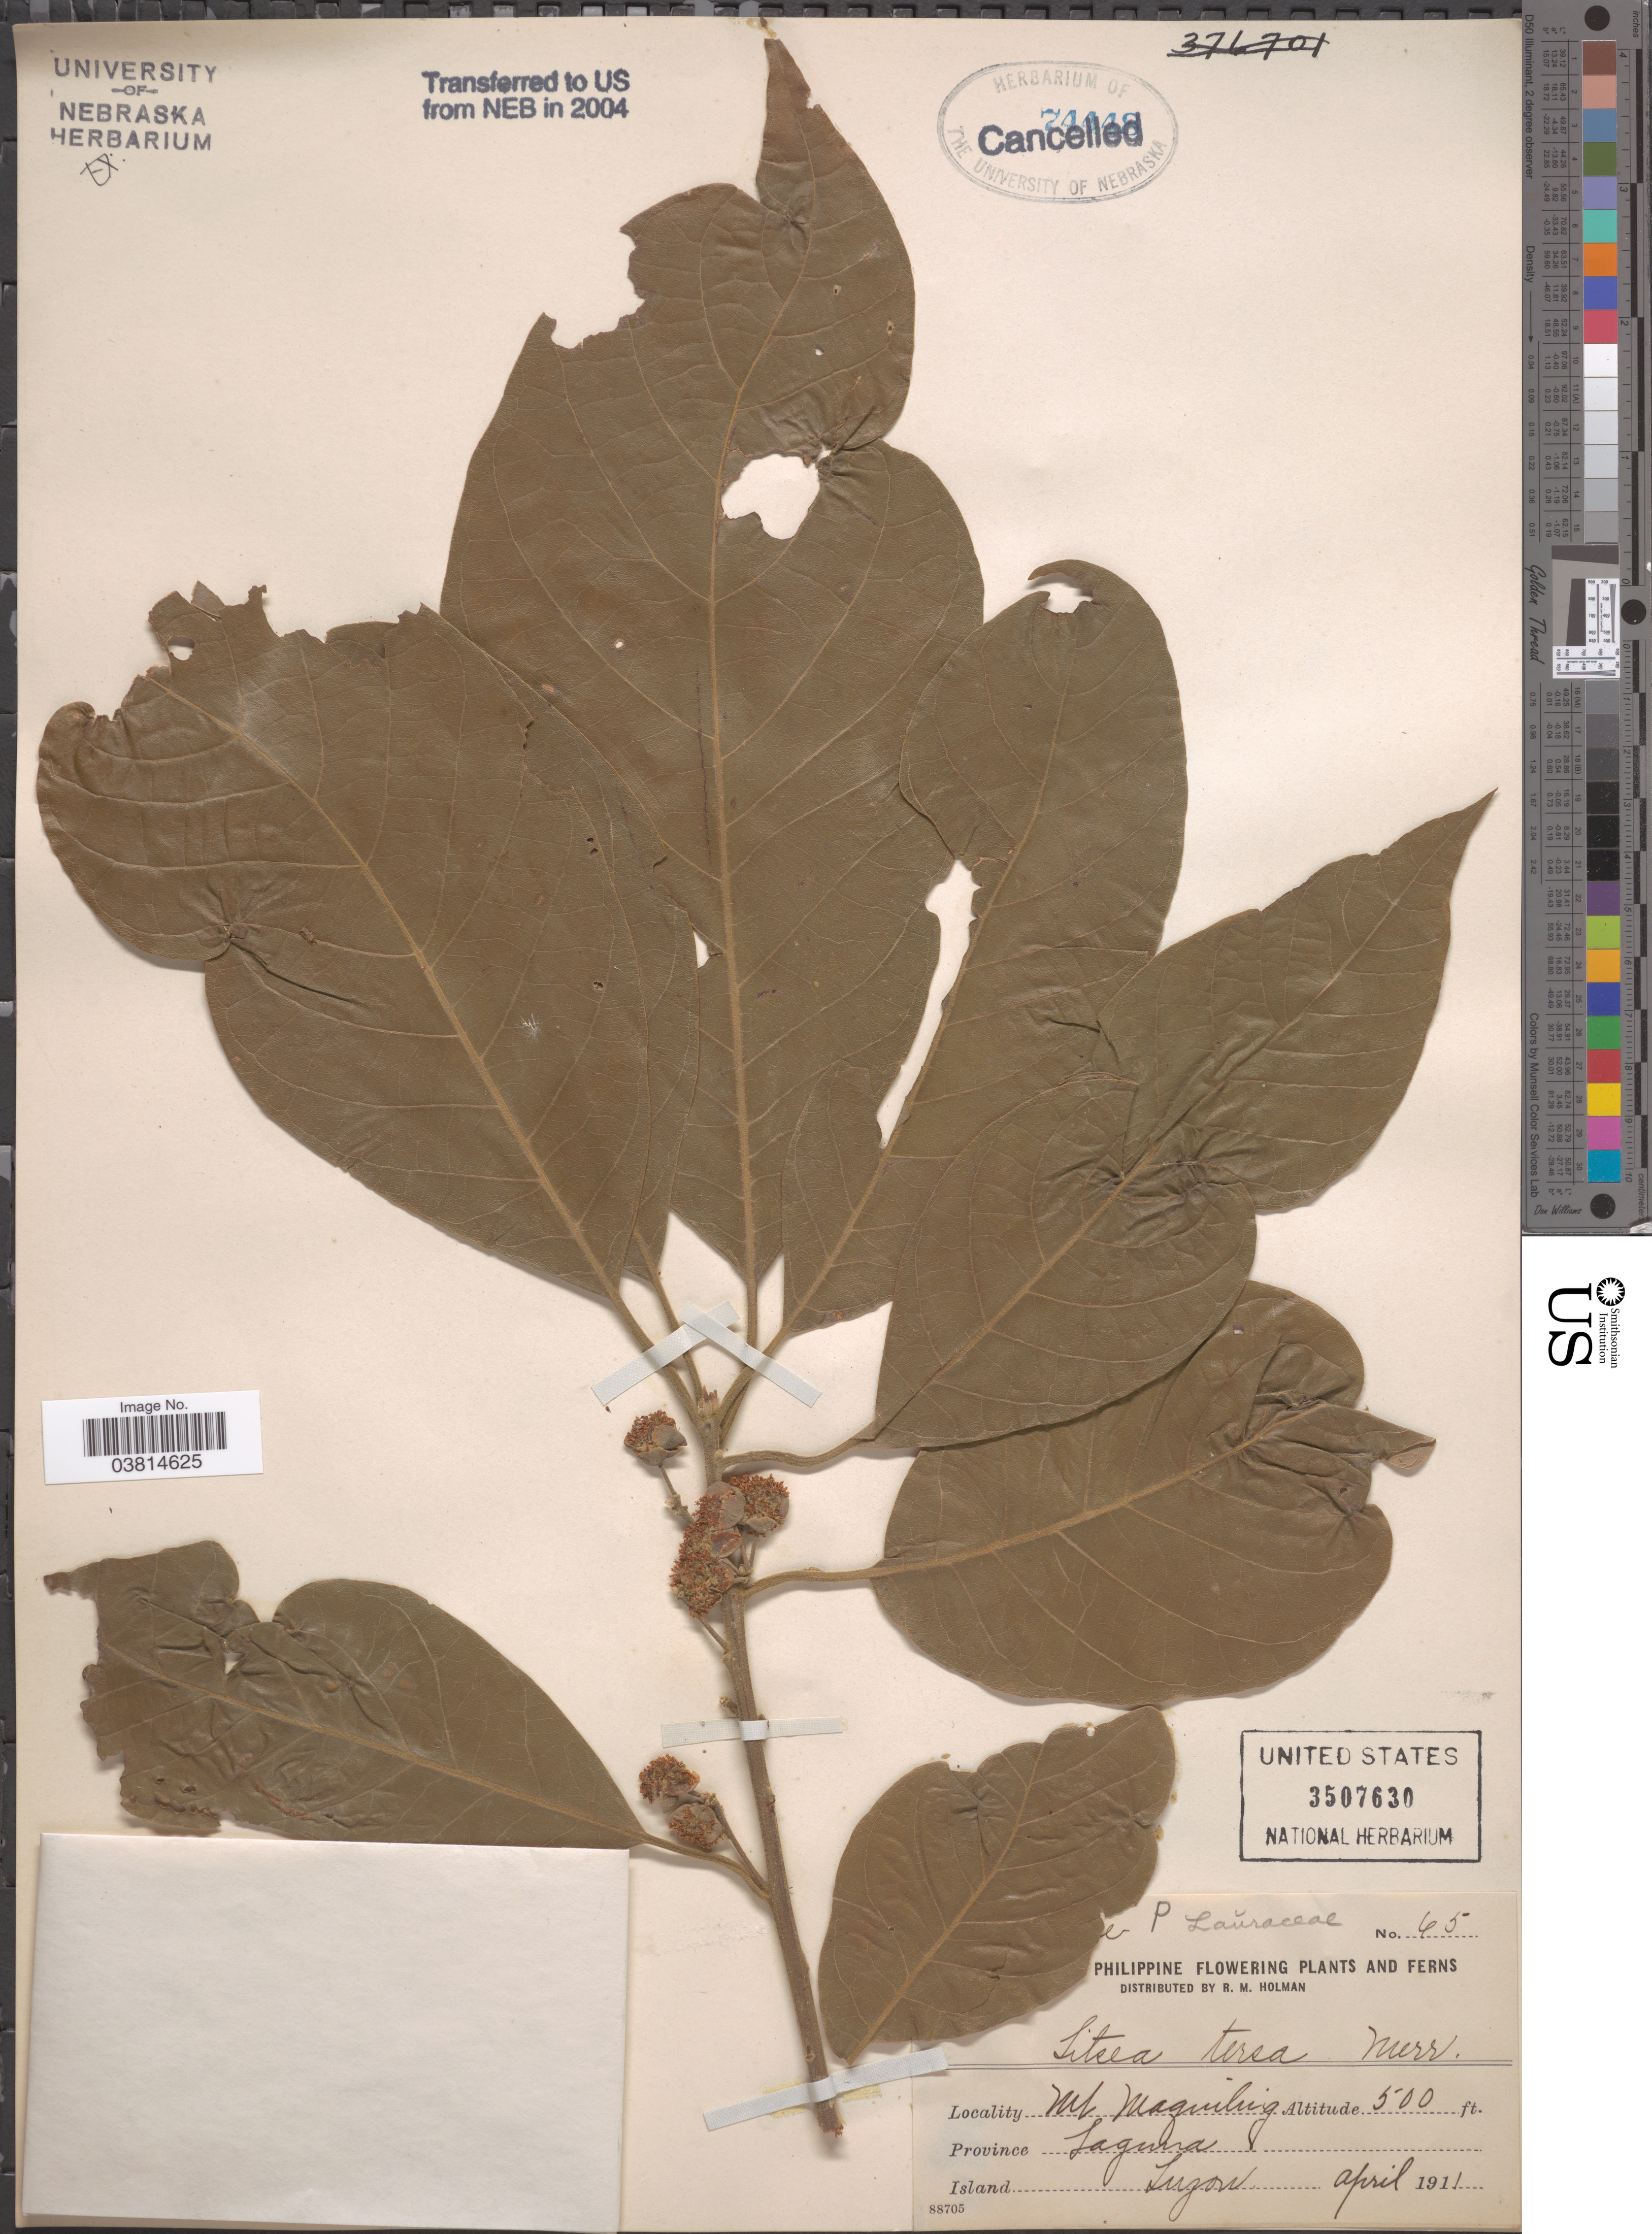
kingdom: Plantae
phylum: Tracheophyta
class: Magnoliopsida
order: Laurales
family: Lauraceae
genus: Litsea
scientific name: Litsea glutinosa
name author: (Lour.) C.B. Rob.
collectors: R. Holman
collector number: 65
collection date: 1911-04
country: Philippines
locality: Mt Maquiling. Province Laguna. Island Luzon.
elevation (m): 152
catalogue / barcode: US 3507630